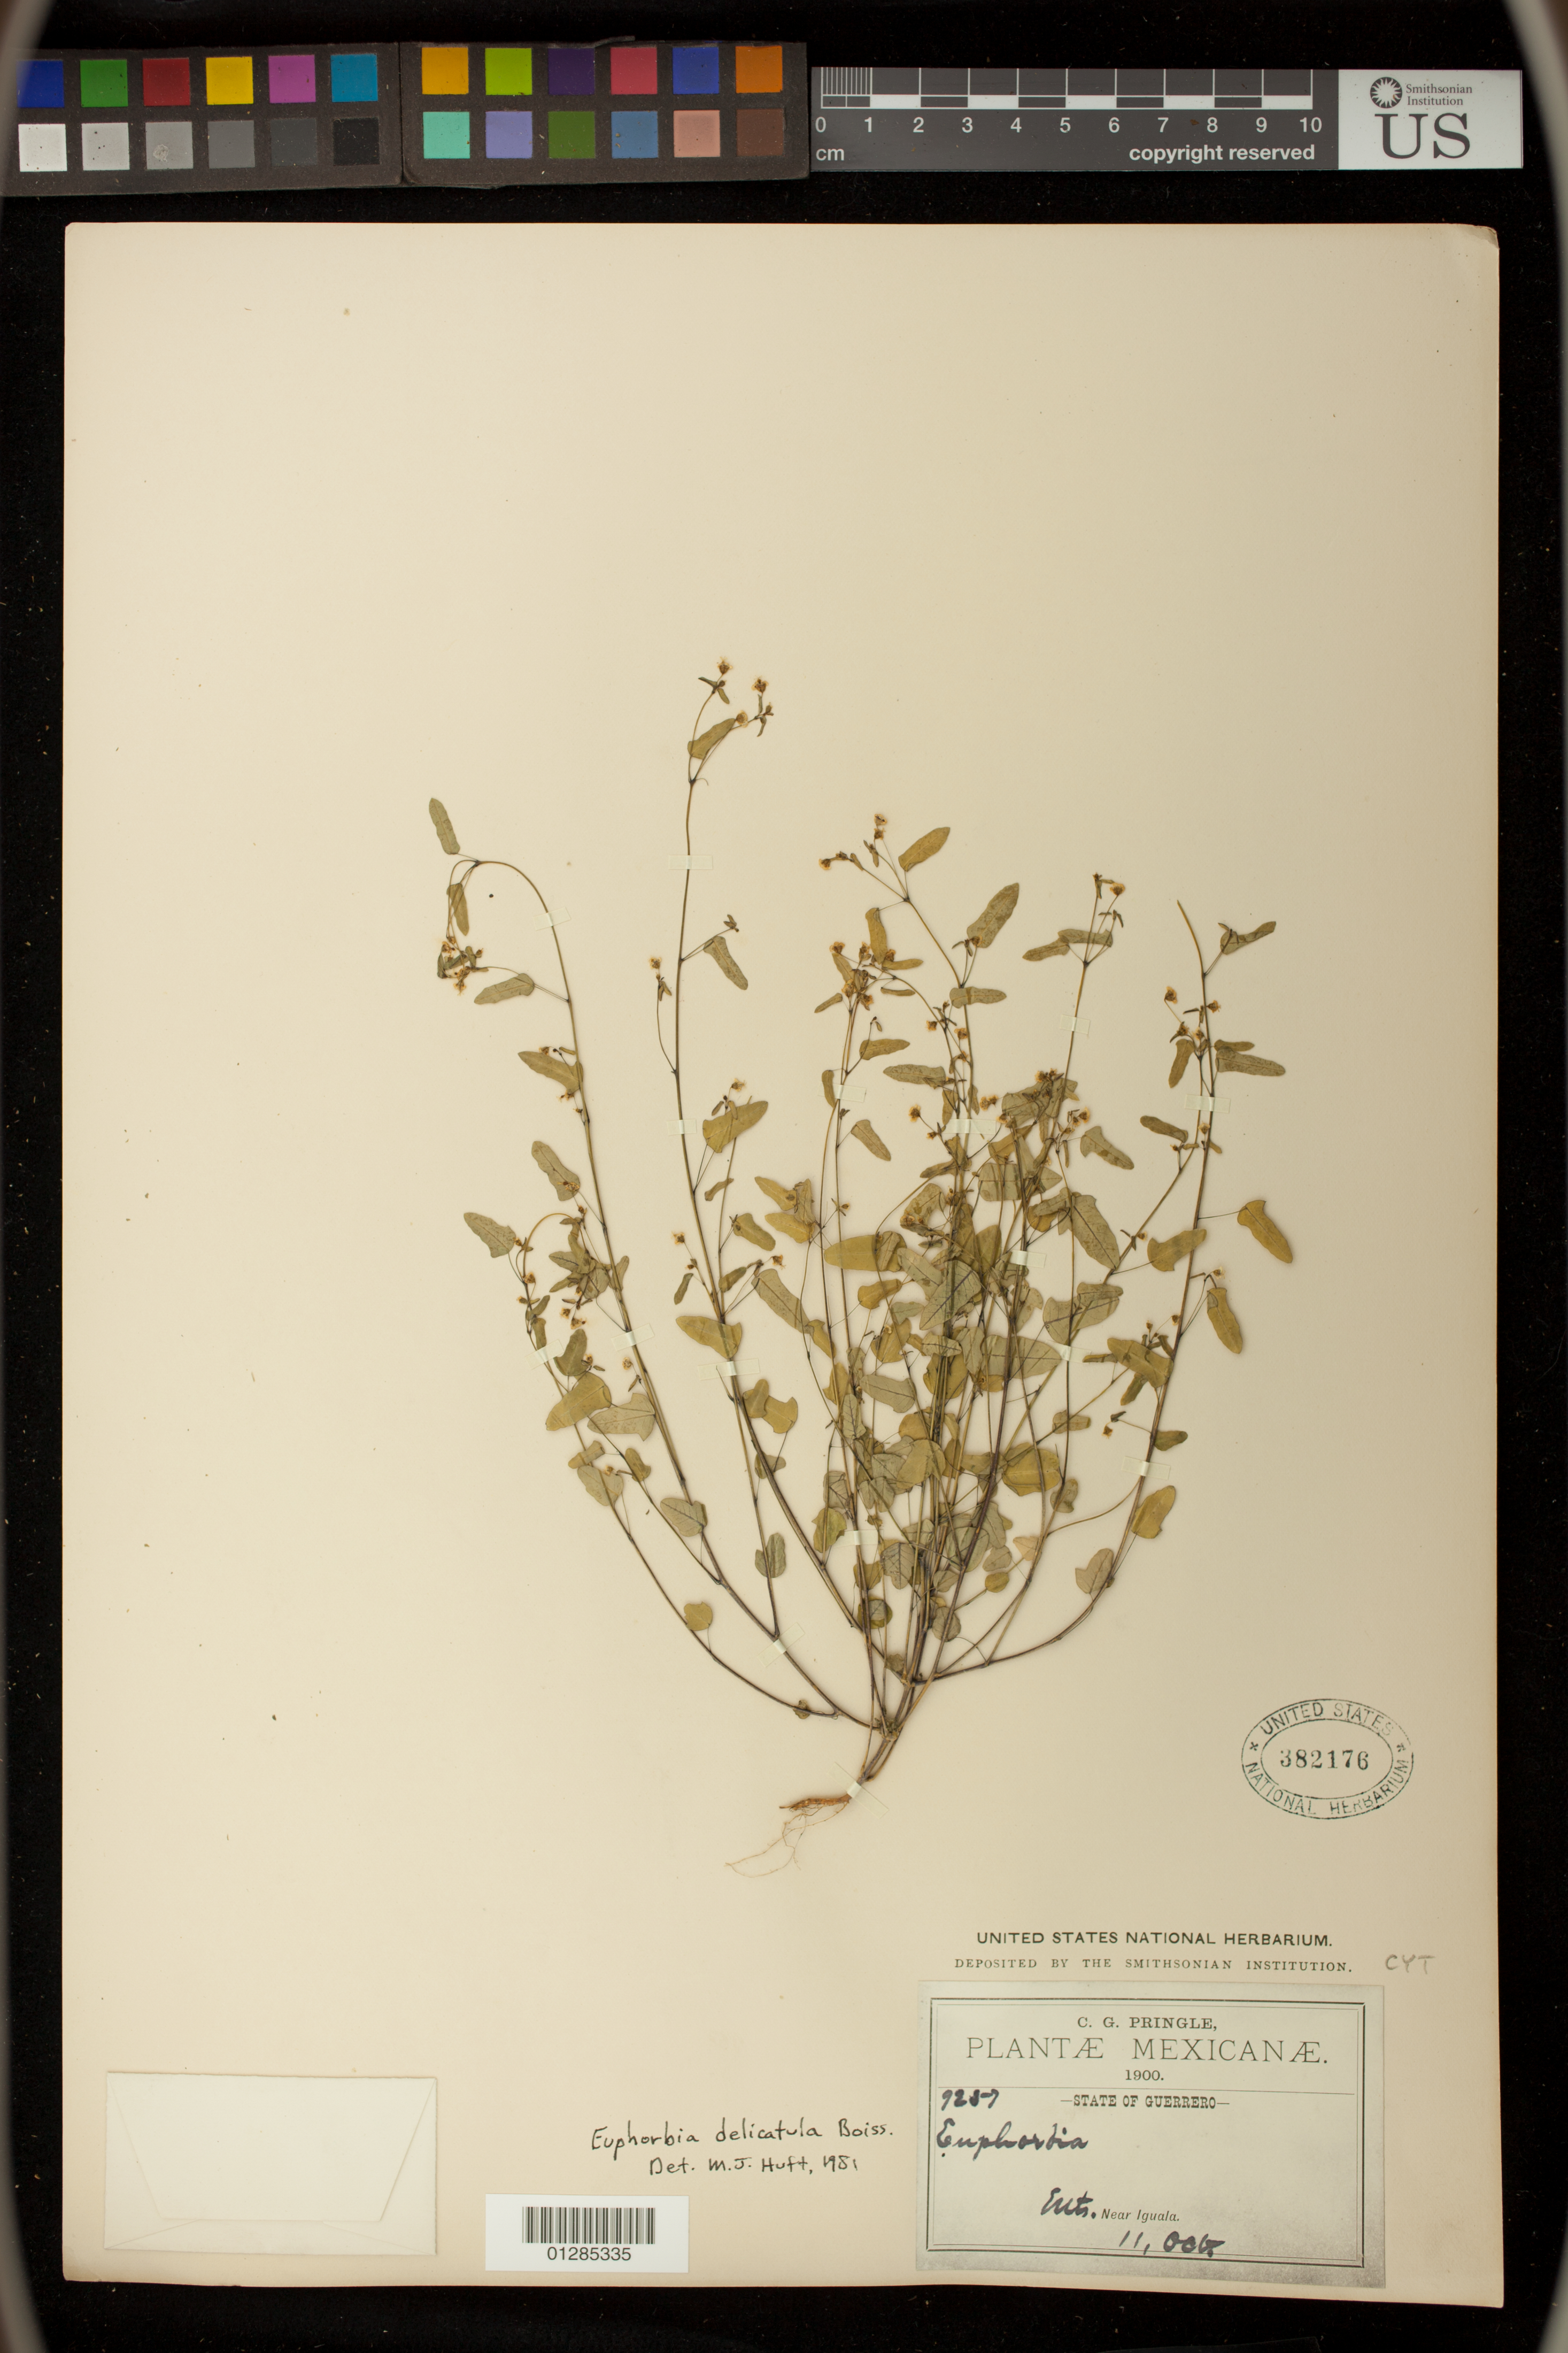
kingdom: Plantae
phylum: Tracheophyta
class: Magnoliopsida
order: Malpighiales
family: Euphorbiaceae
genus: Euphorbia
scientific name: Euphorbia delicatula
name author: Boiss.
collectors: C. G. Pringle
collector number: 9257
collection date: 1900-10-11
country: Mexico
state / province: Guerrero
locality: Mts. Near Iguala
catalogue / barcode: US 382176